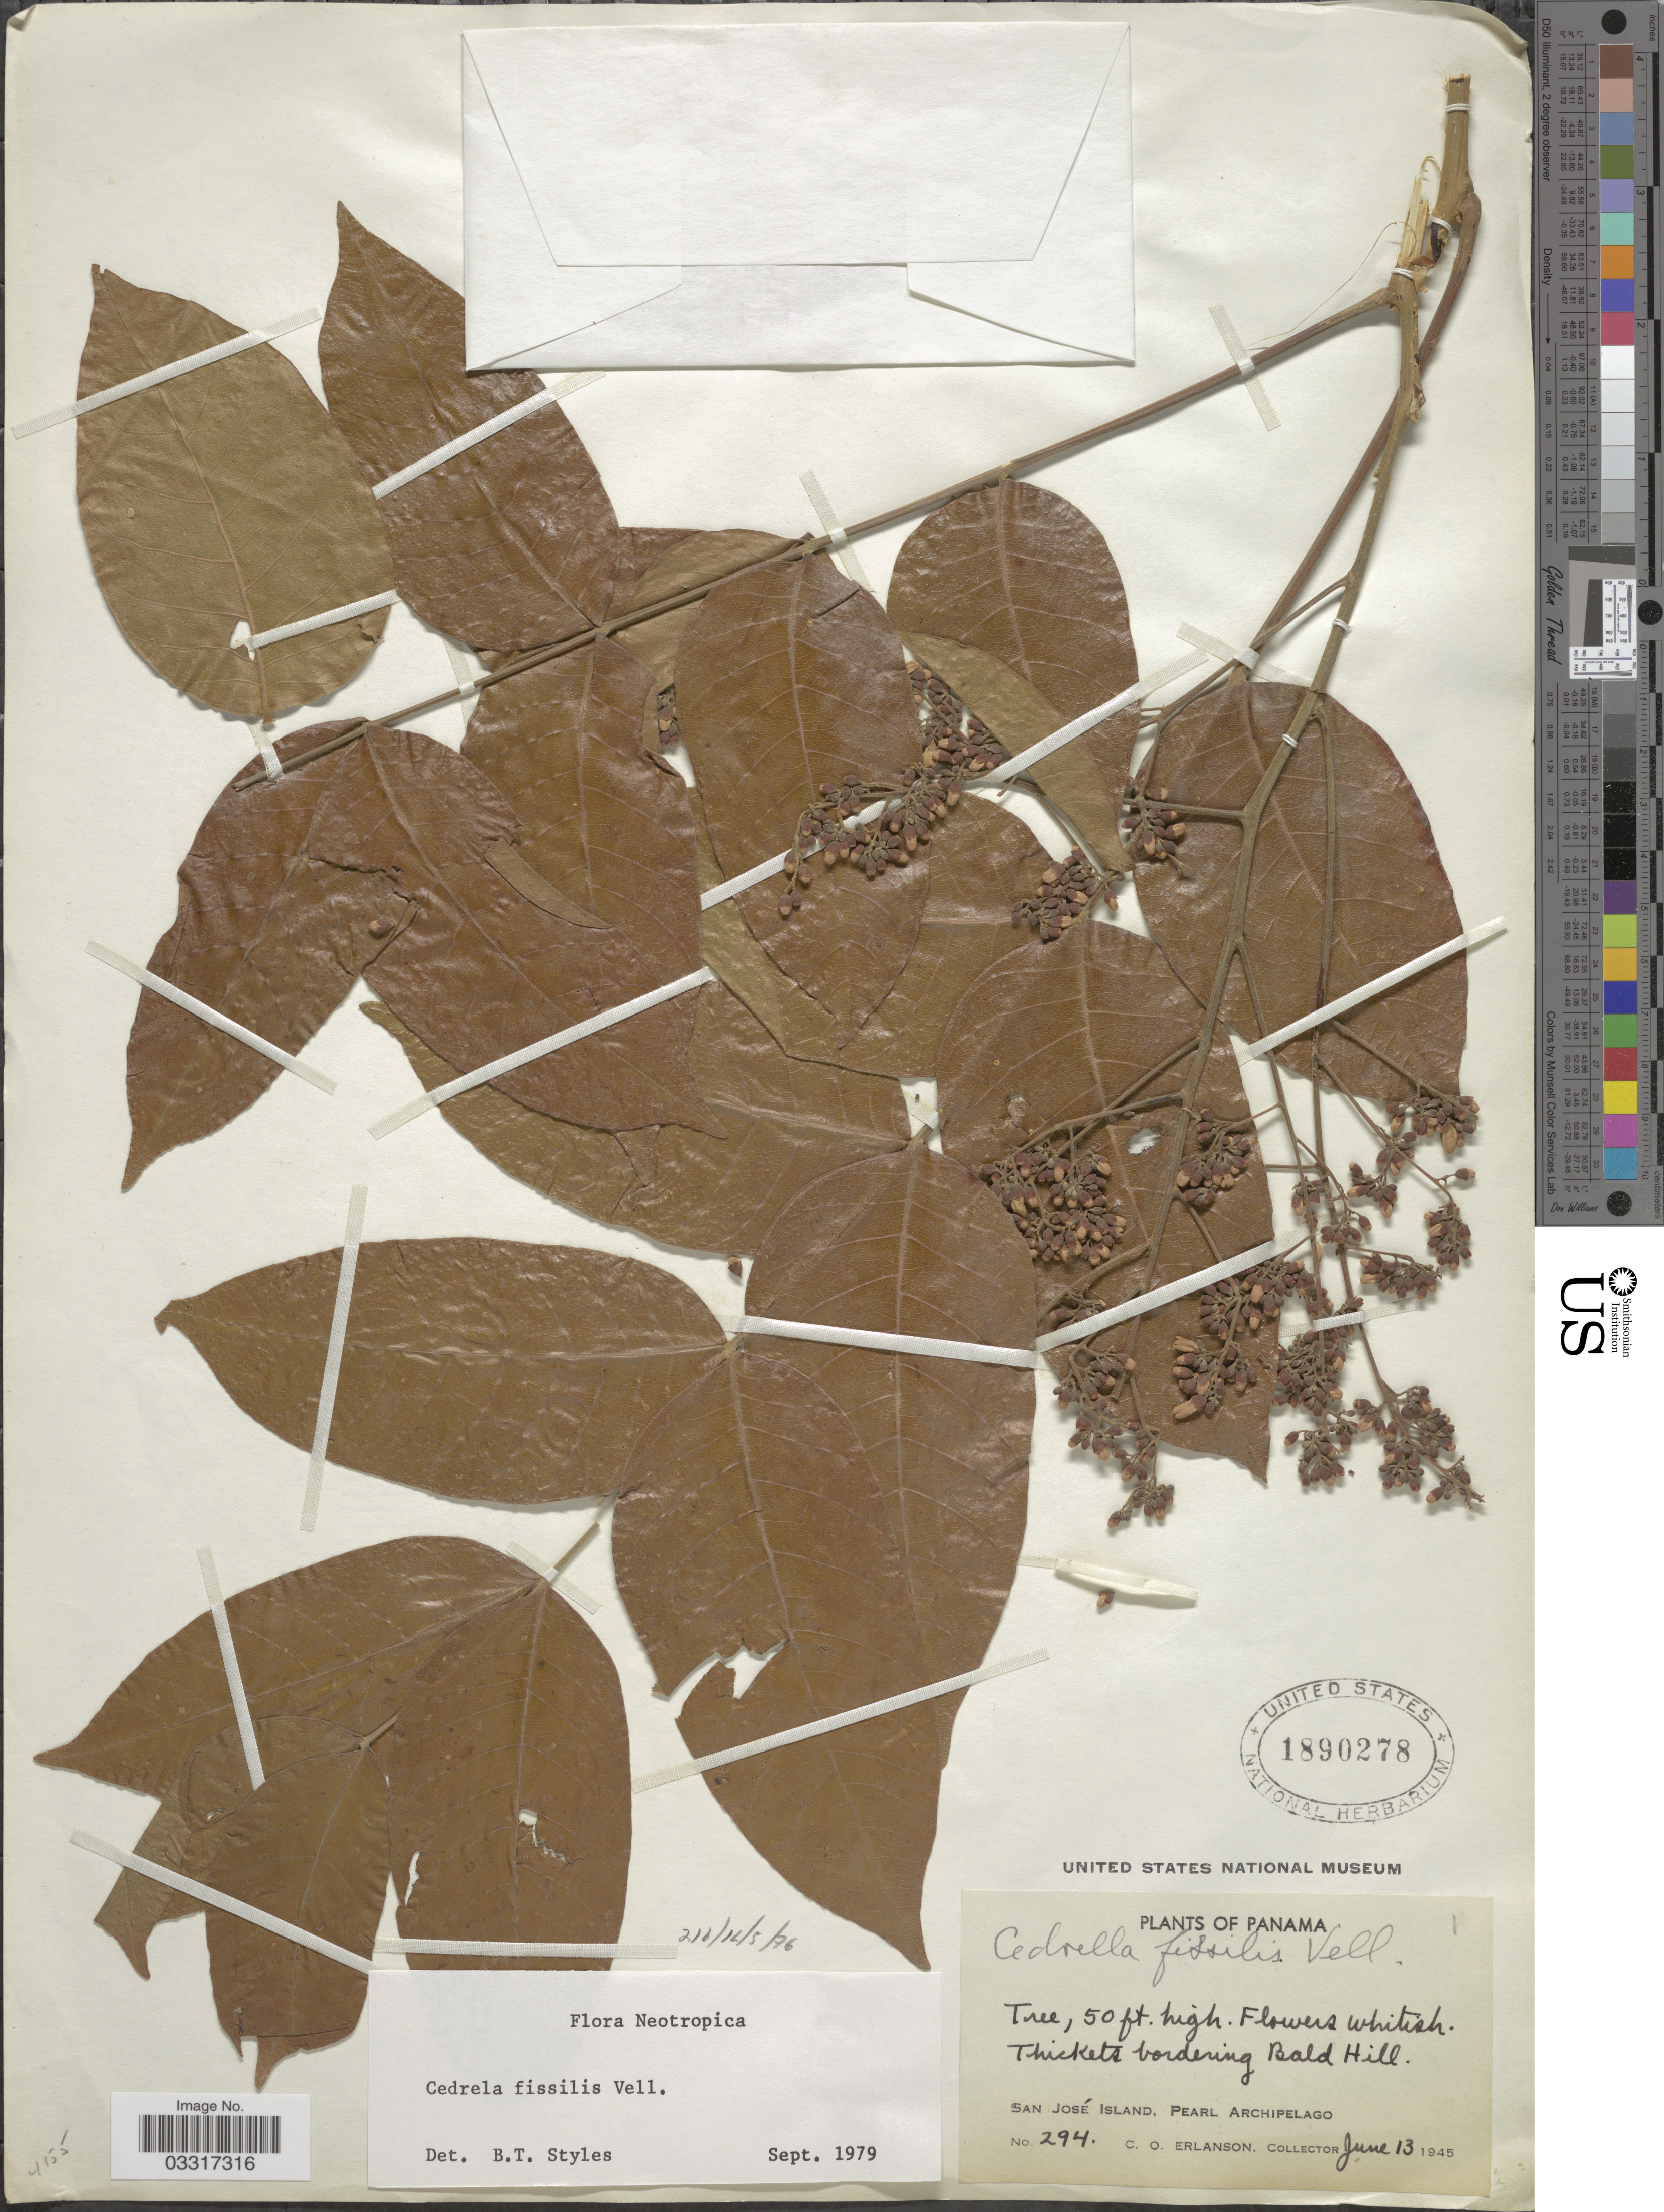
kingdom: Plantae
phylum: Tracheophyta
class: Magnoliopsida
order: Sapindales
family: Meliaceae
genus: Cedrela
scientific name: Cedrela fissilis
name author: Vell.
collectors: C. O. Erlanson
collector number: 294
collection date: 1945-06-13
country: Panama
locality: Thickets bordering Bald Hill. San José Island, Pearl Archipelago.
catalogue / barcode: US 1890278